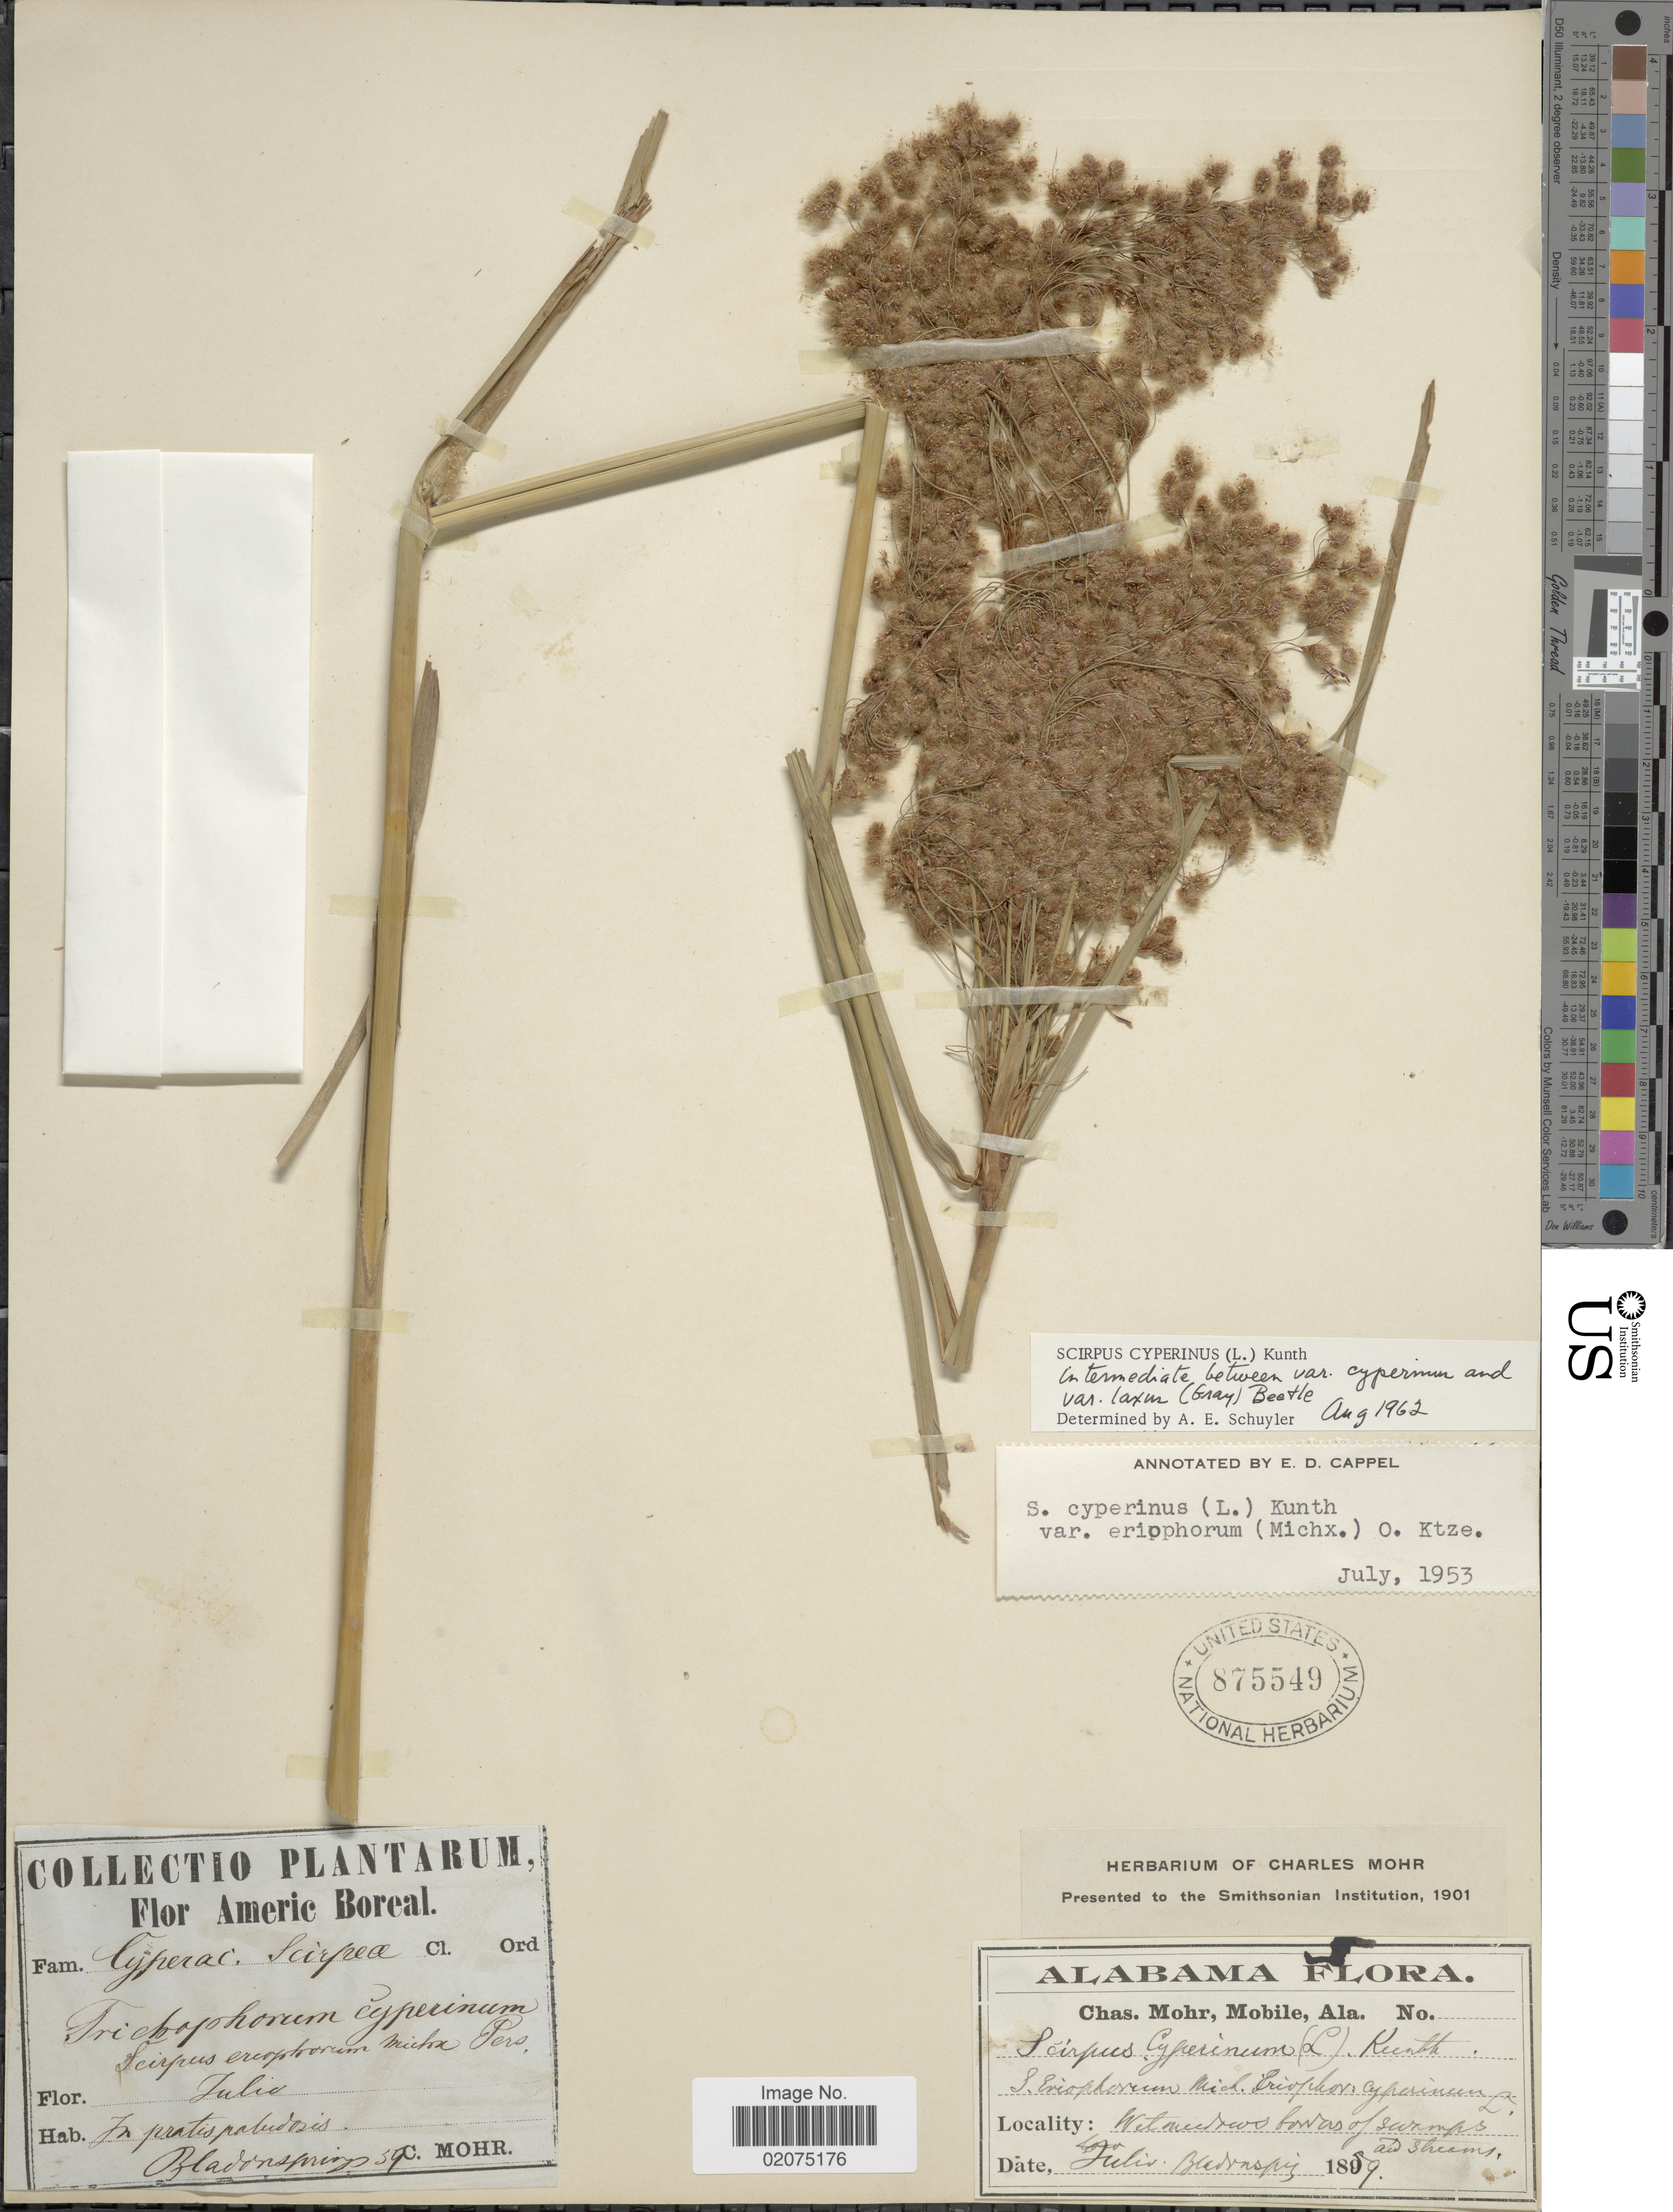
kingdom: Plantae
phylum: Tracheophyta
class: Liliopsida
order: Poales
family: Cyperaceae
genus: Scirpus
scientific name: Scirpus cyperinus (L.) Kunth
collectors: C. T. Mohr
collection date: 1859-07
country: United States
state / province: Alabama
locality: Bladon Springs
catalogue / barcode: US 875549